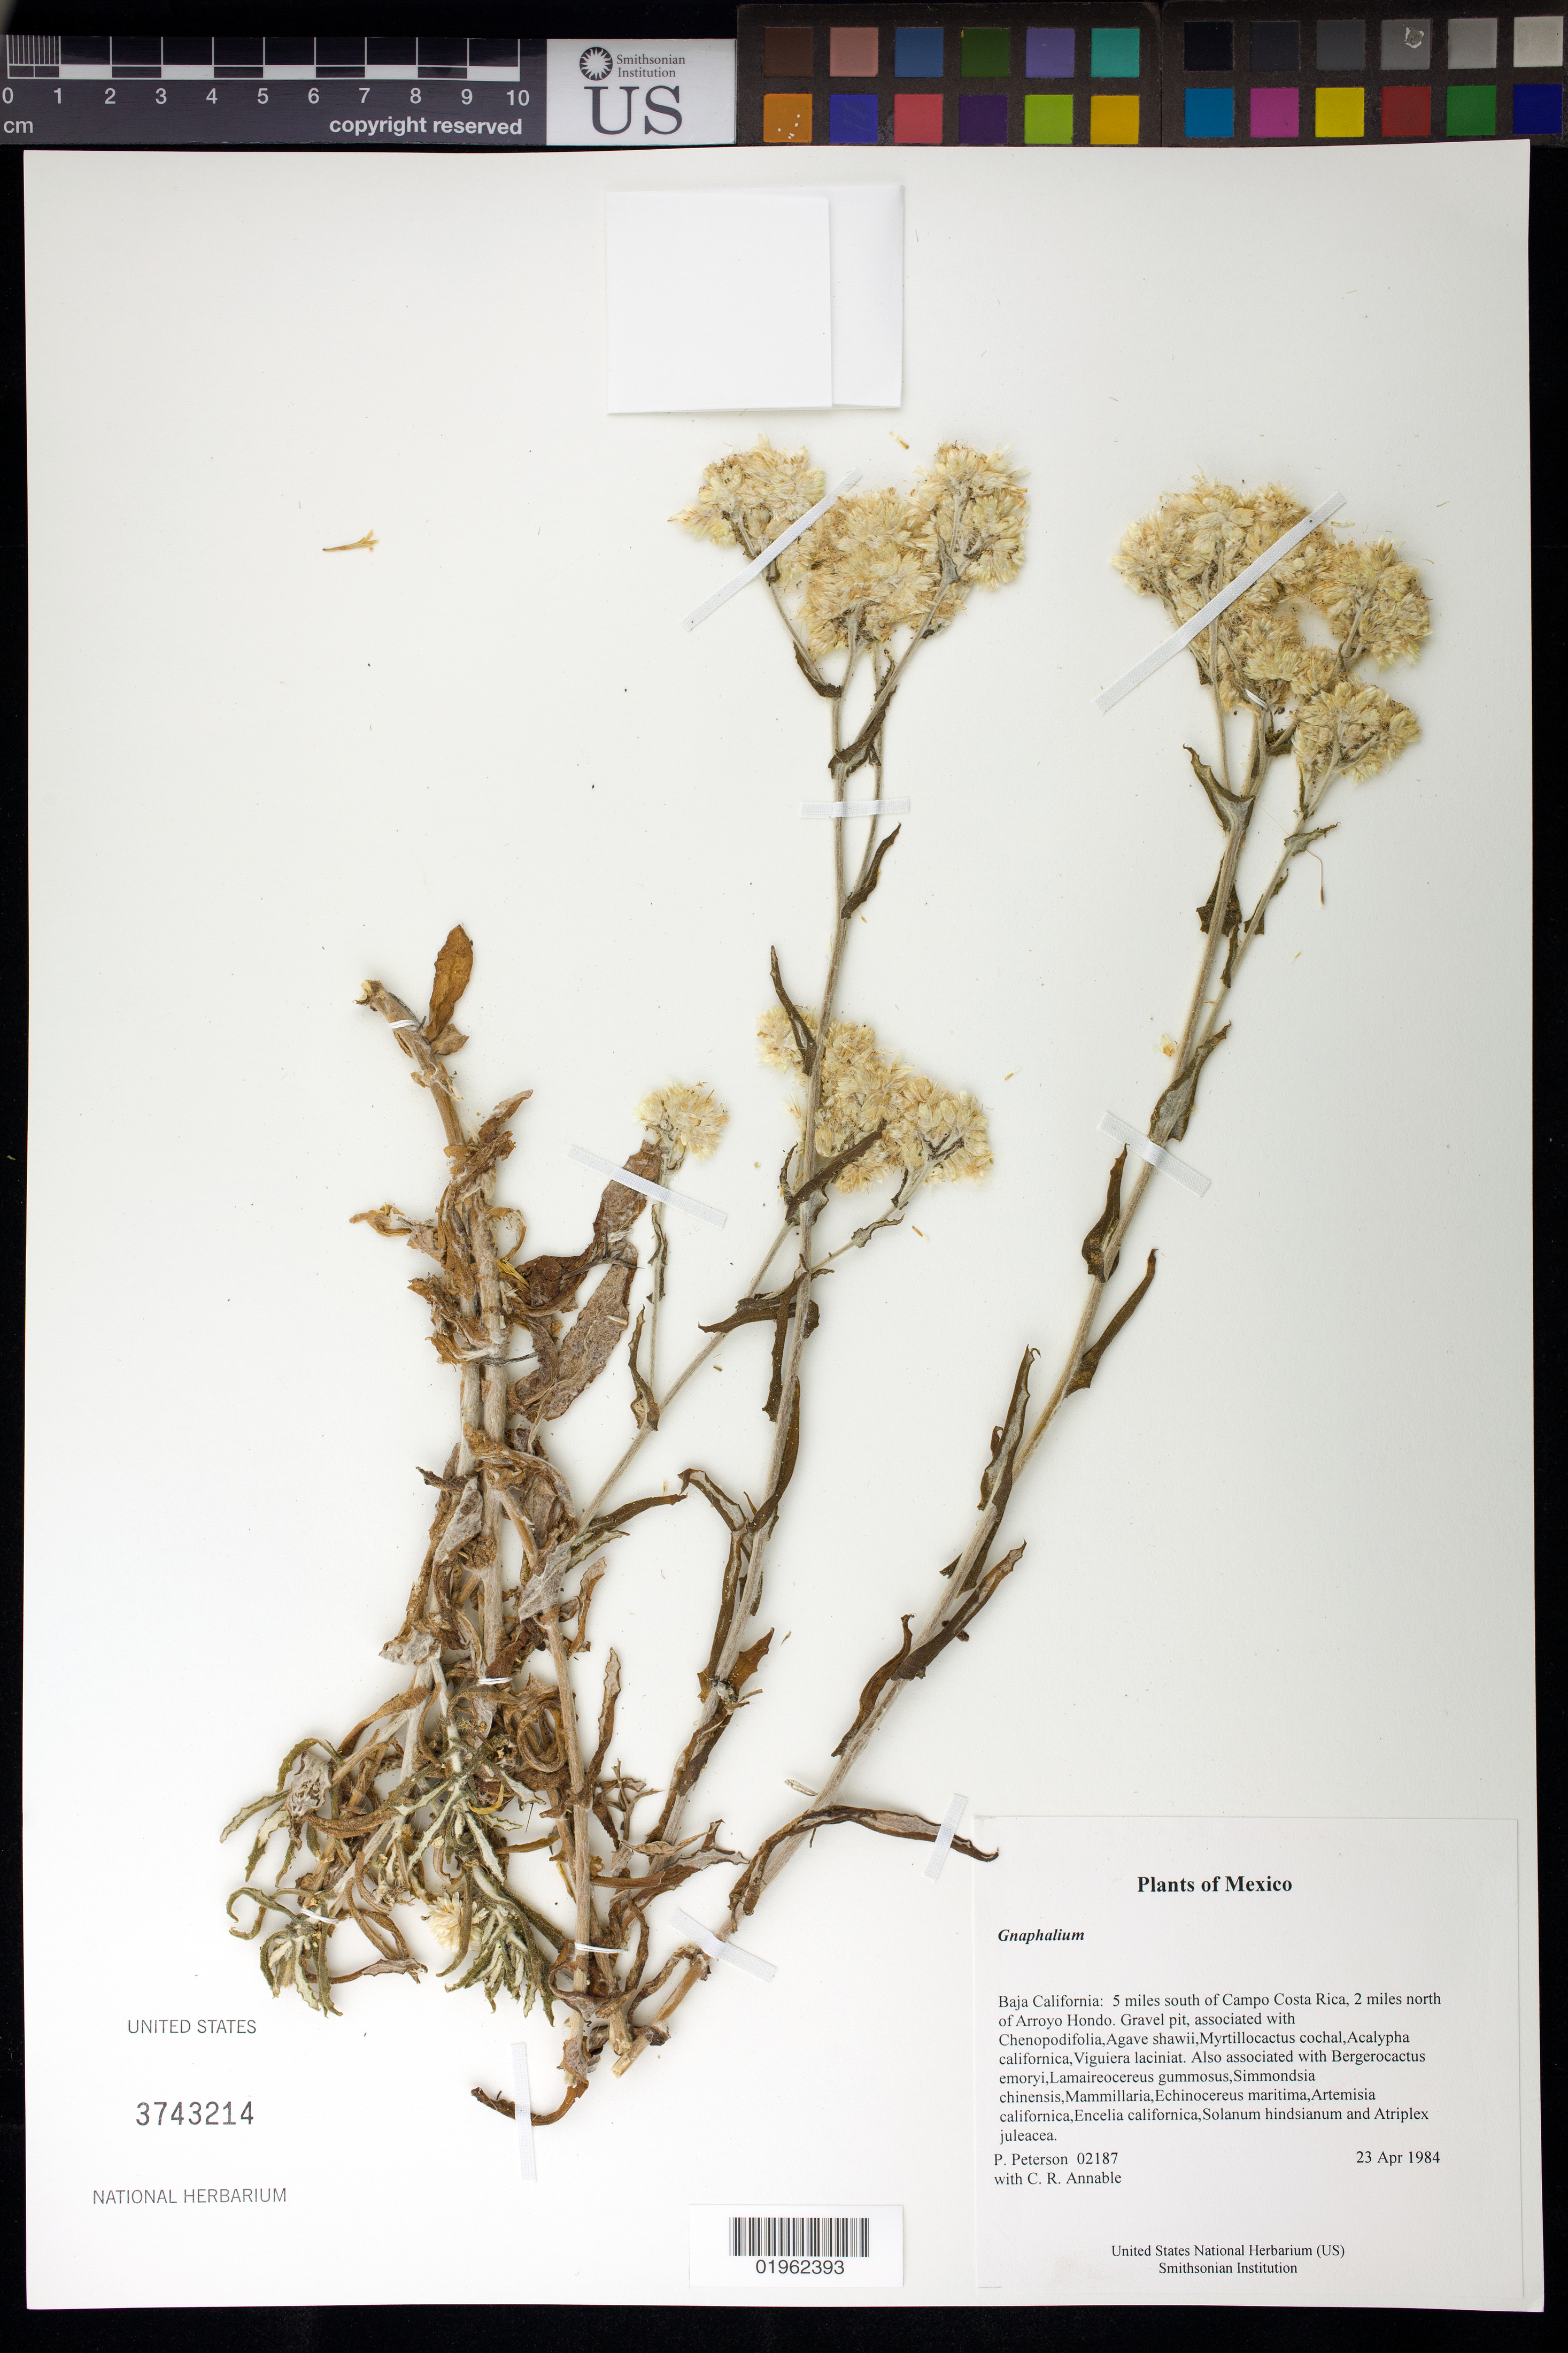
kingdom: Plantae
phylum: Tracheophyta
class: Magnoliopsida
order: Asterales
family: Asteraceae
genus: Gnaphalium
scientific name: Gnaphalium sp.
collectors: P. M. Peterson & C. R. Annable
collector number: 02187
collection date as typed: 23 Apr 1984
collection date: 1984-04-23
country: Mexico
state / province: Baja California Norte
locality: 5 miles south of Campo Costa Rica, 2 miles north of Arroyo Hondo.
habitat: Gravel pit, associated with Chenopodifolia,Agave shawii,Myrtillocactus cochal,Acalypha californica,Viguiera laciniat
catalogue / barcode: US 3743214